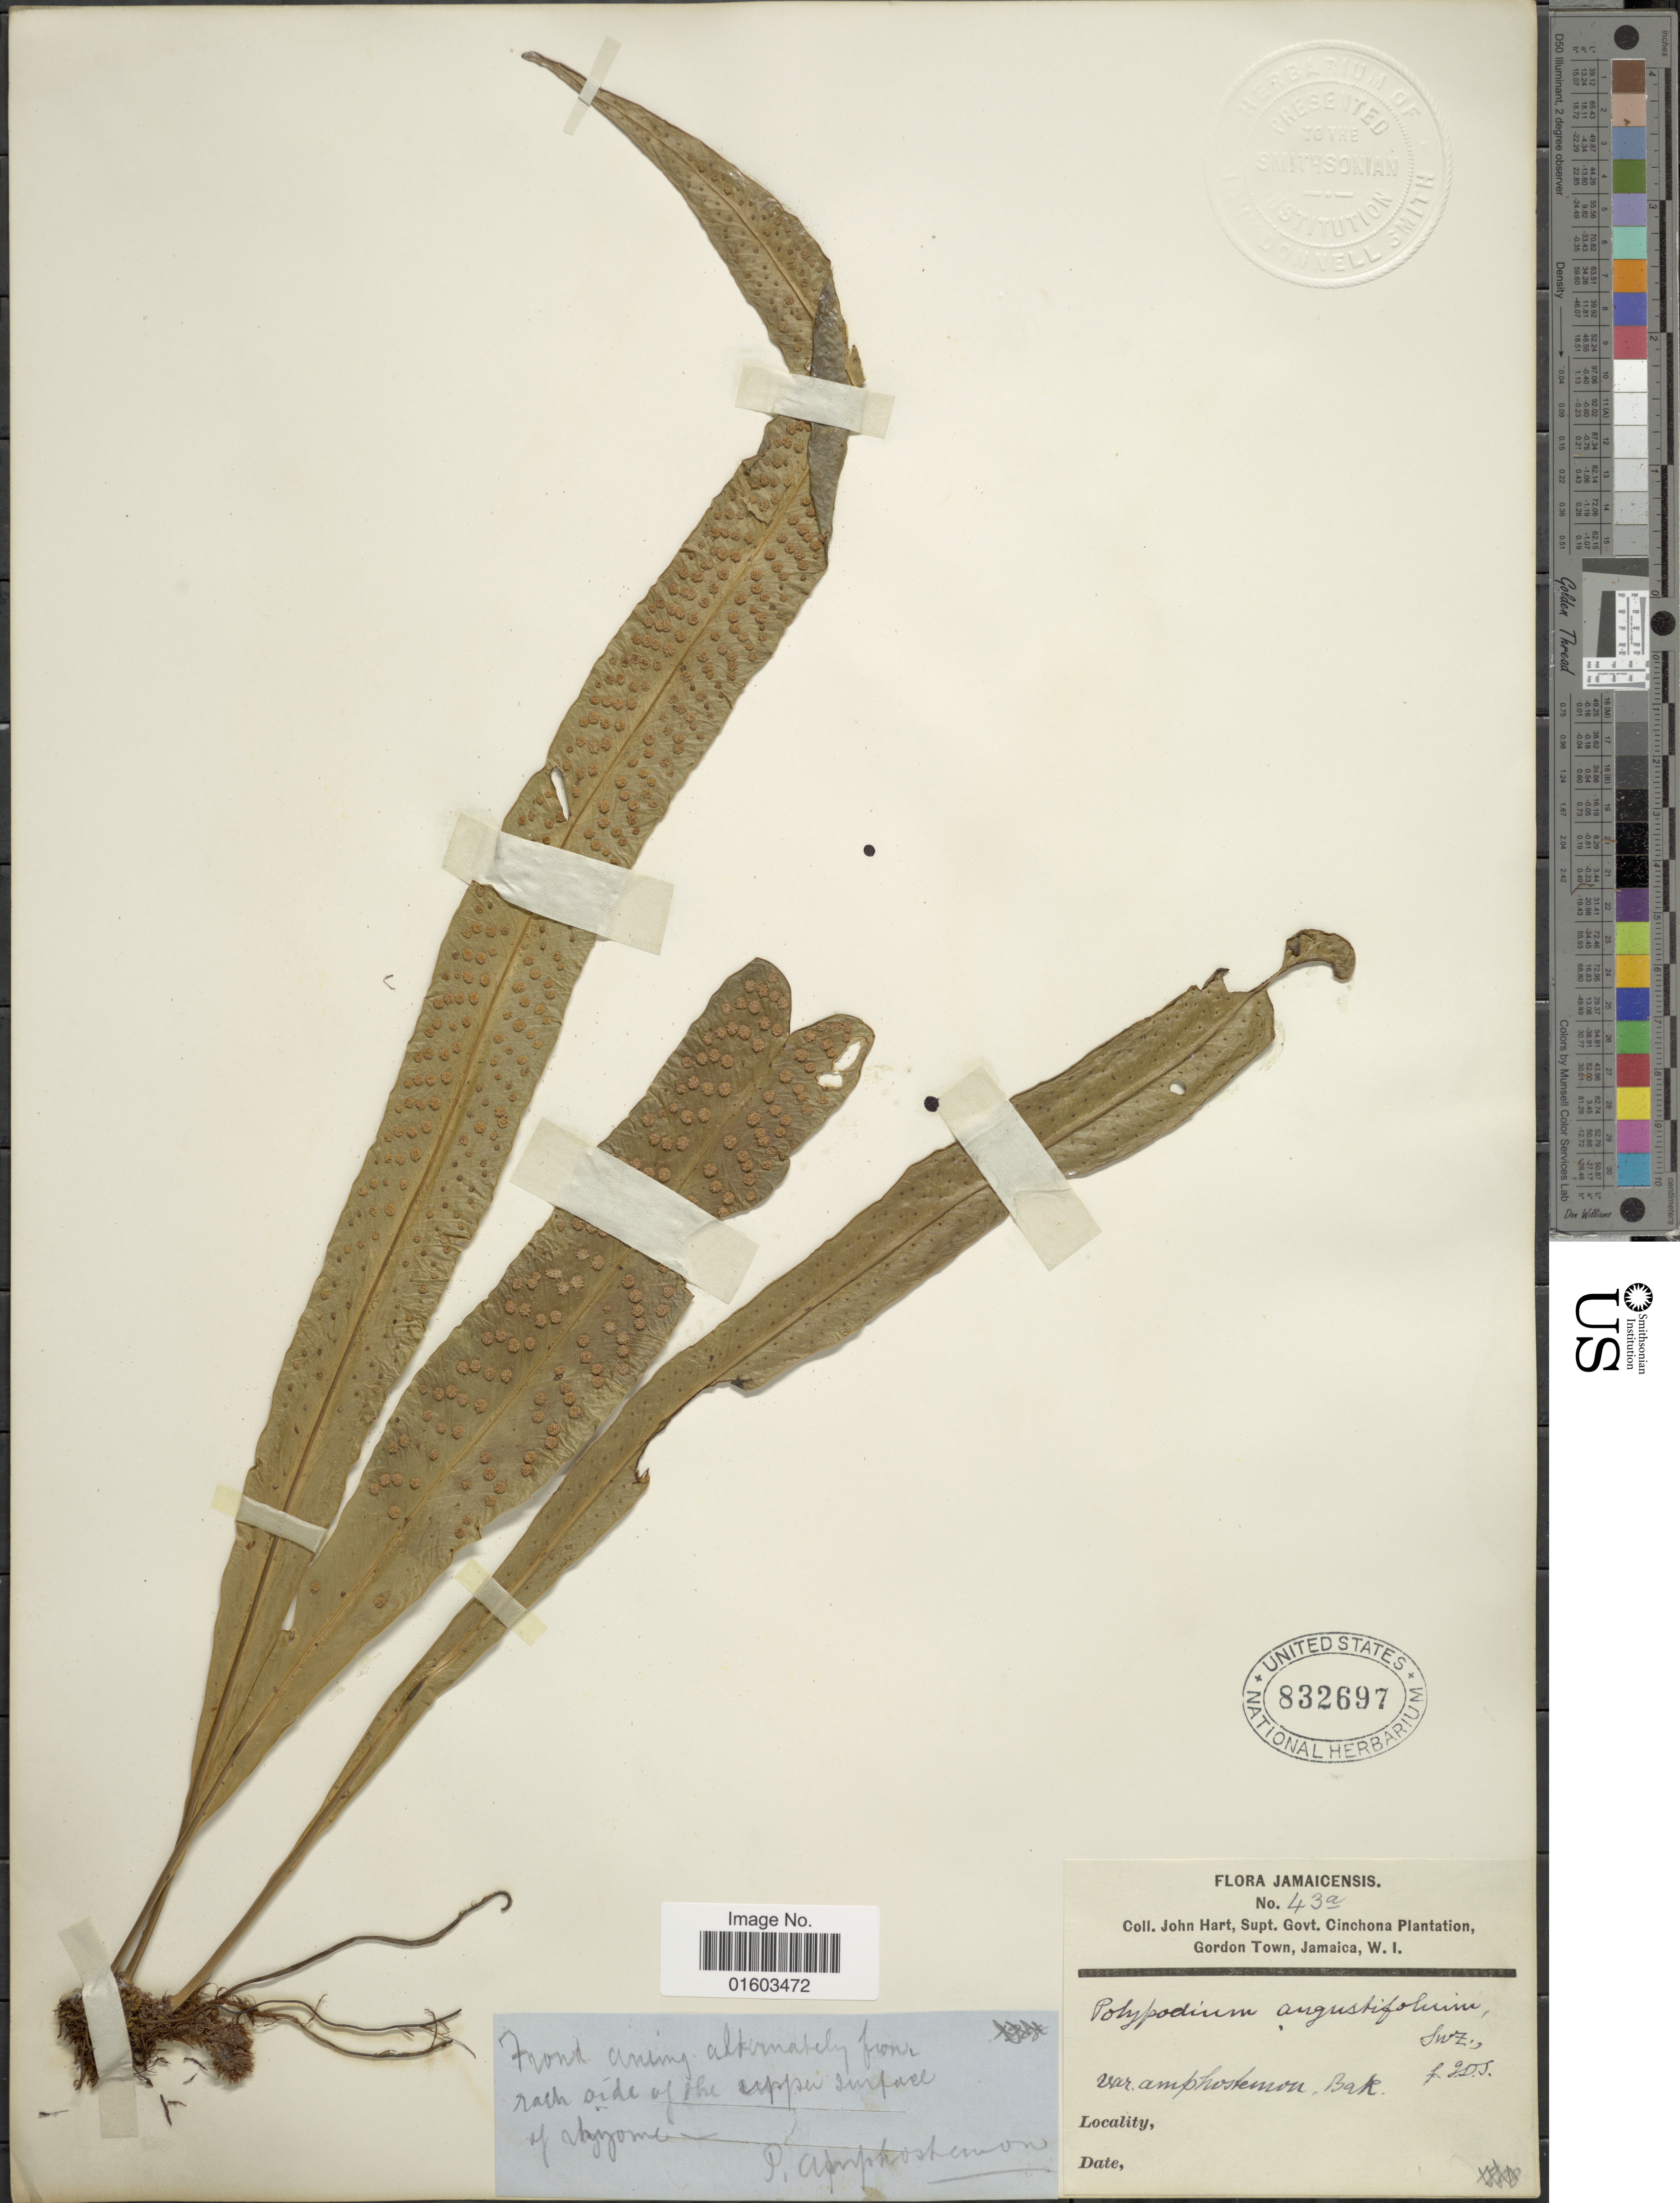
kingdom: Plantae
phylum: Tracheophyta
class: Polypodiopsida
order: Polypodiales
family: Polypodiaceae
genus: Campyloneurum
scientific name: Campyloneurum angustifolium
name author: (Sw.) Fée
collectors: J. H. Hart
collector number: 43a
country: Jamaica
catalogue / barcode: US 832697